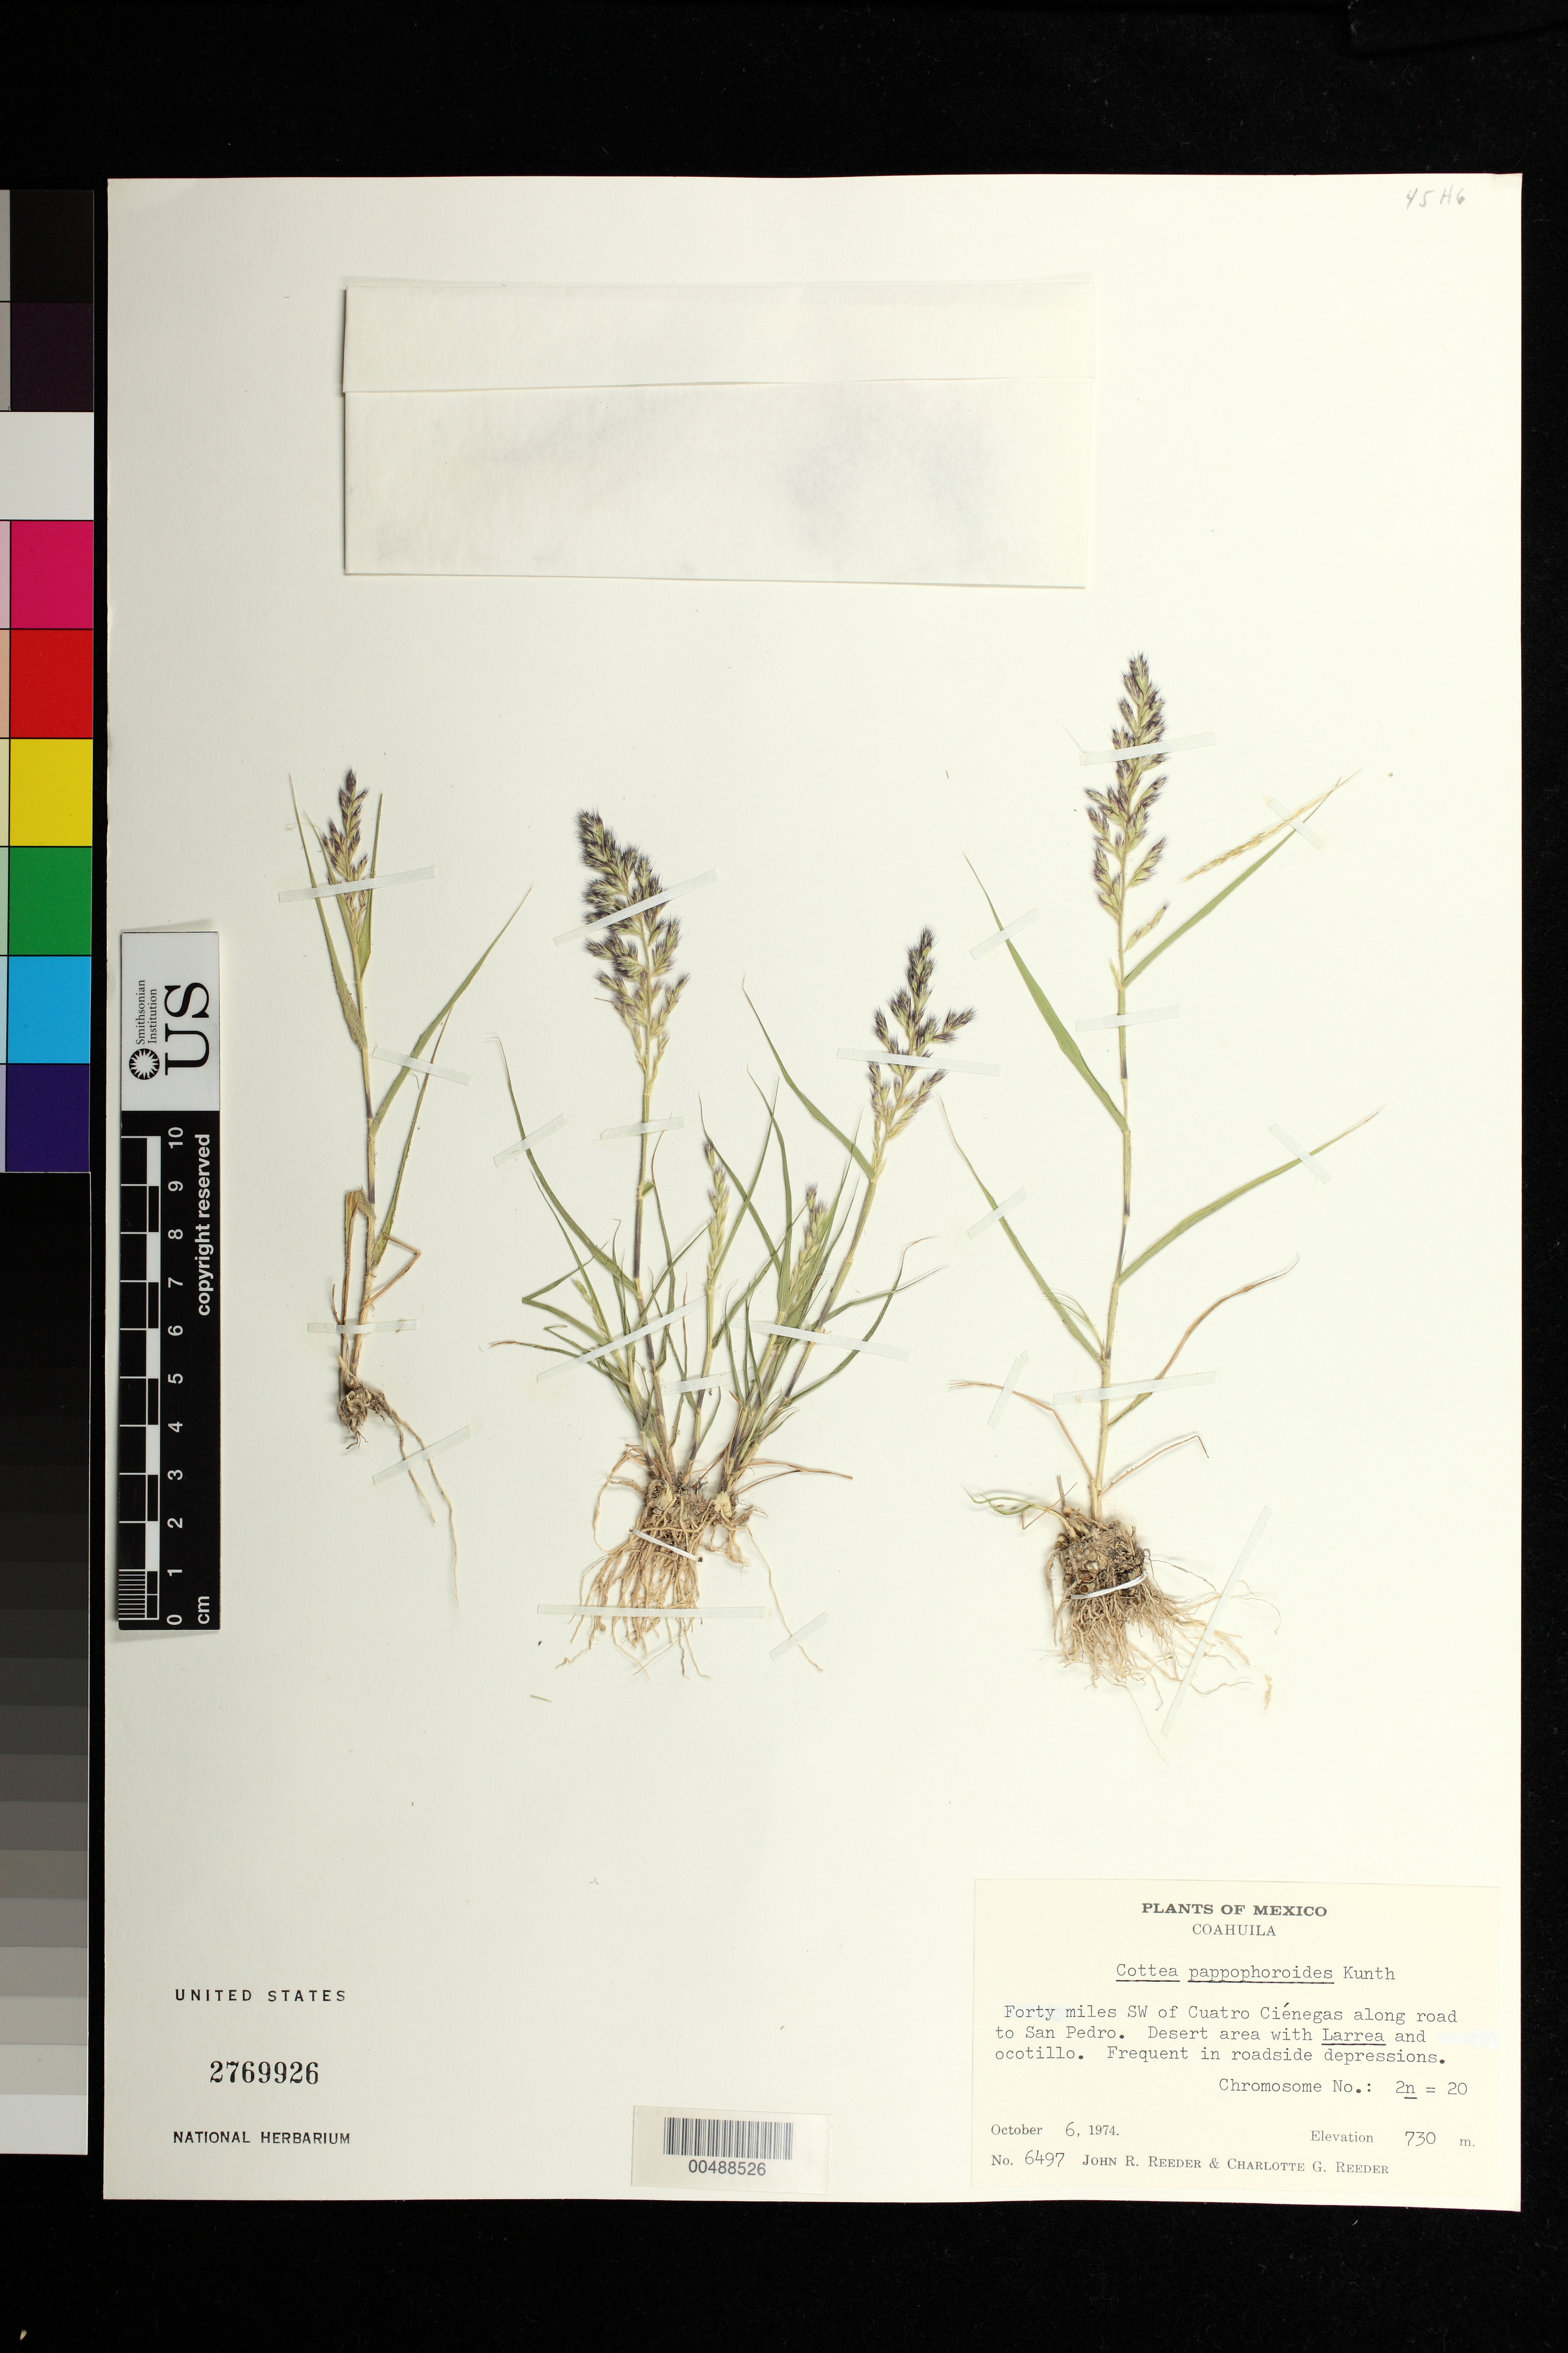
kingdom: Plantae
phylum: Tracheophyta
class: Liliopsida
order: Poales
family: Poaceae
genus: Cottea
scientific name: Cottea pappophoroides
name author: Kunth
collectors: J. R. Reeder & C. G. Reeder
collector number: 6497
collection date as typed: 6 Oct 1974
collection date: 1974-10-06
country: Mexico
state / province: Coahuila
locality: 40 mi SW of Cuatro Ciénegas along road to San Pedro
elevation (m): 730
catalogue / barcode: US 2769926